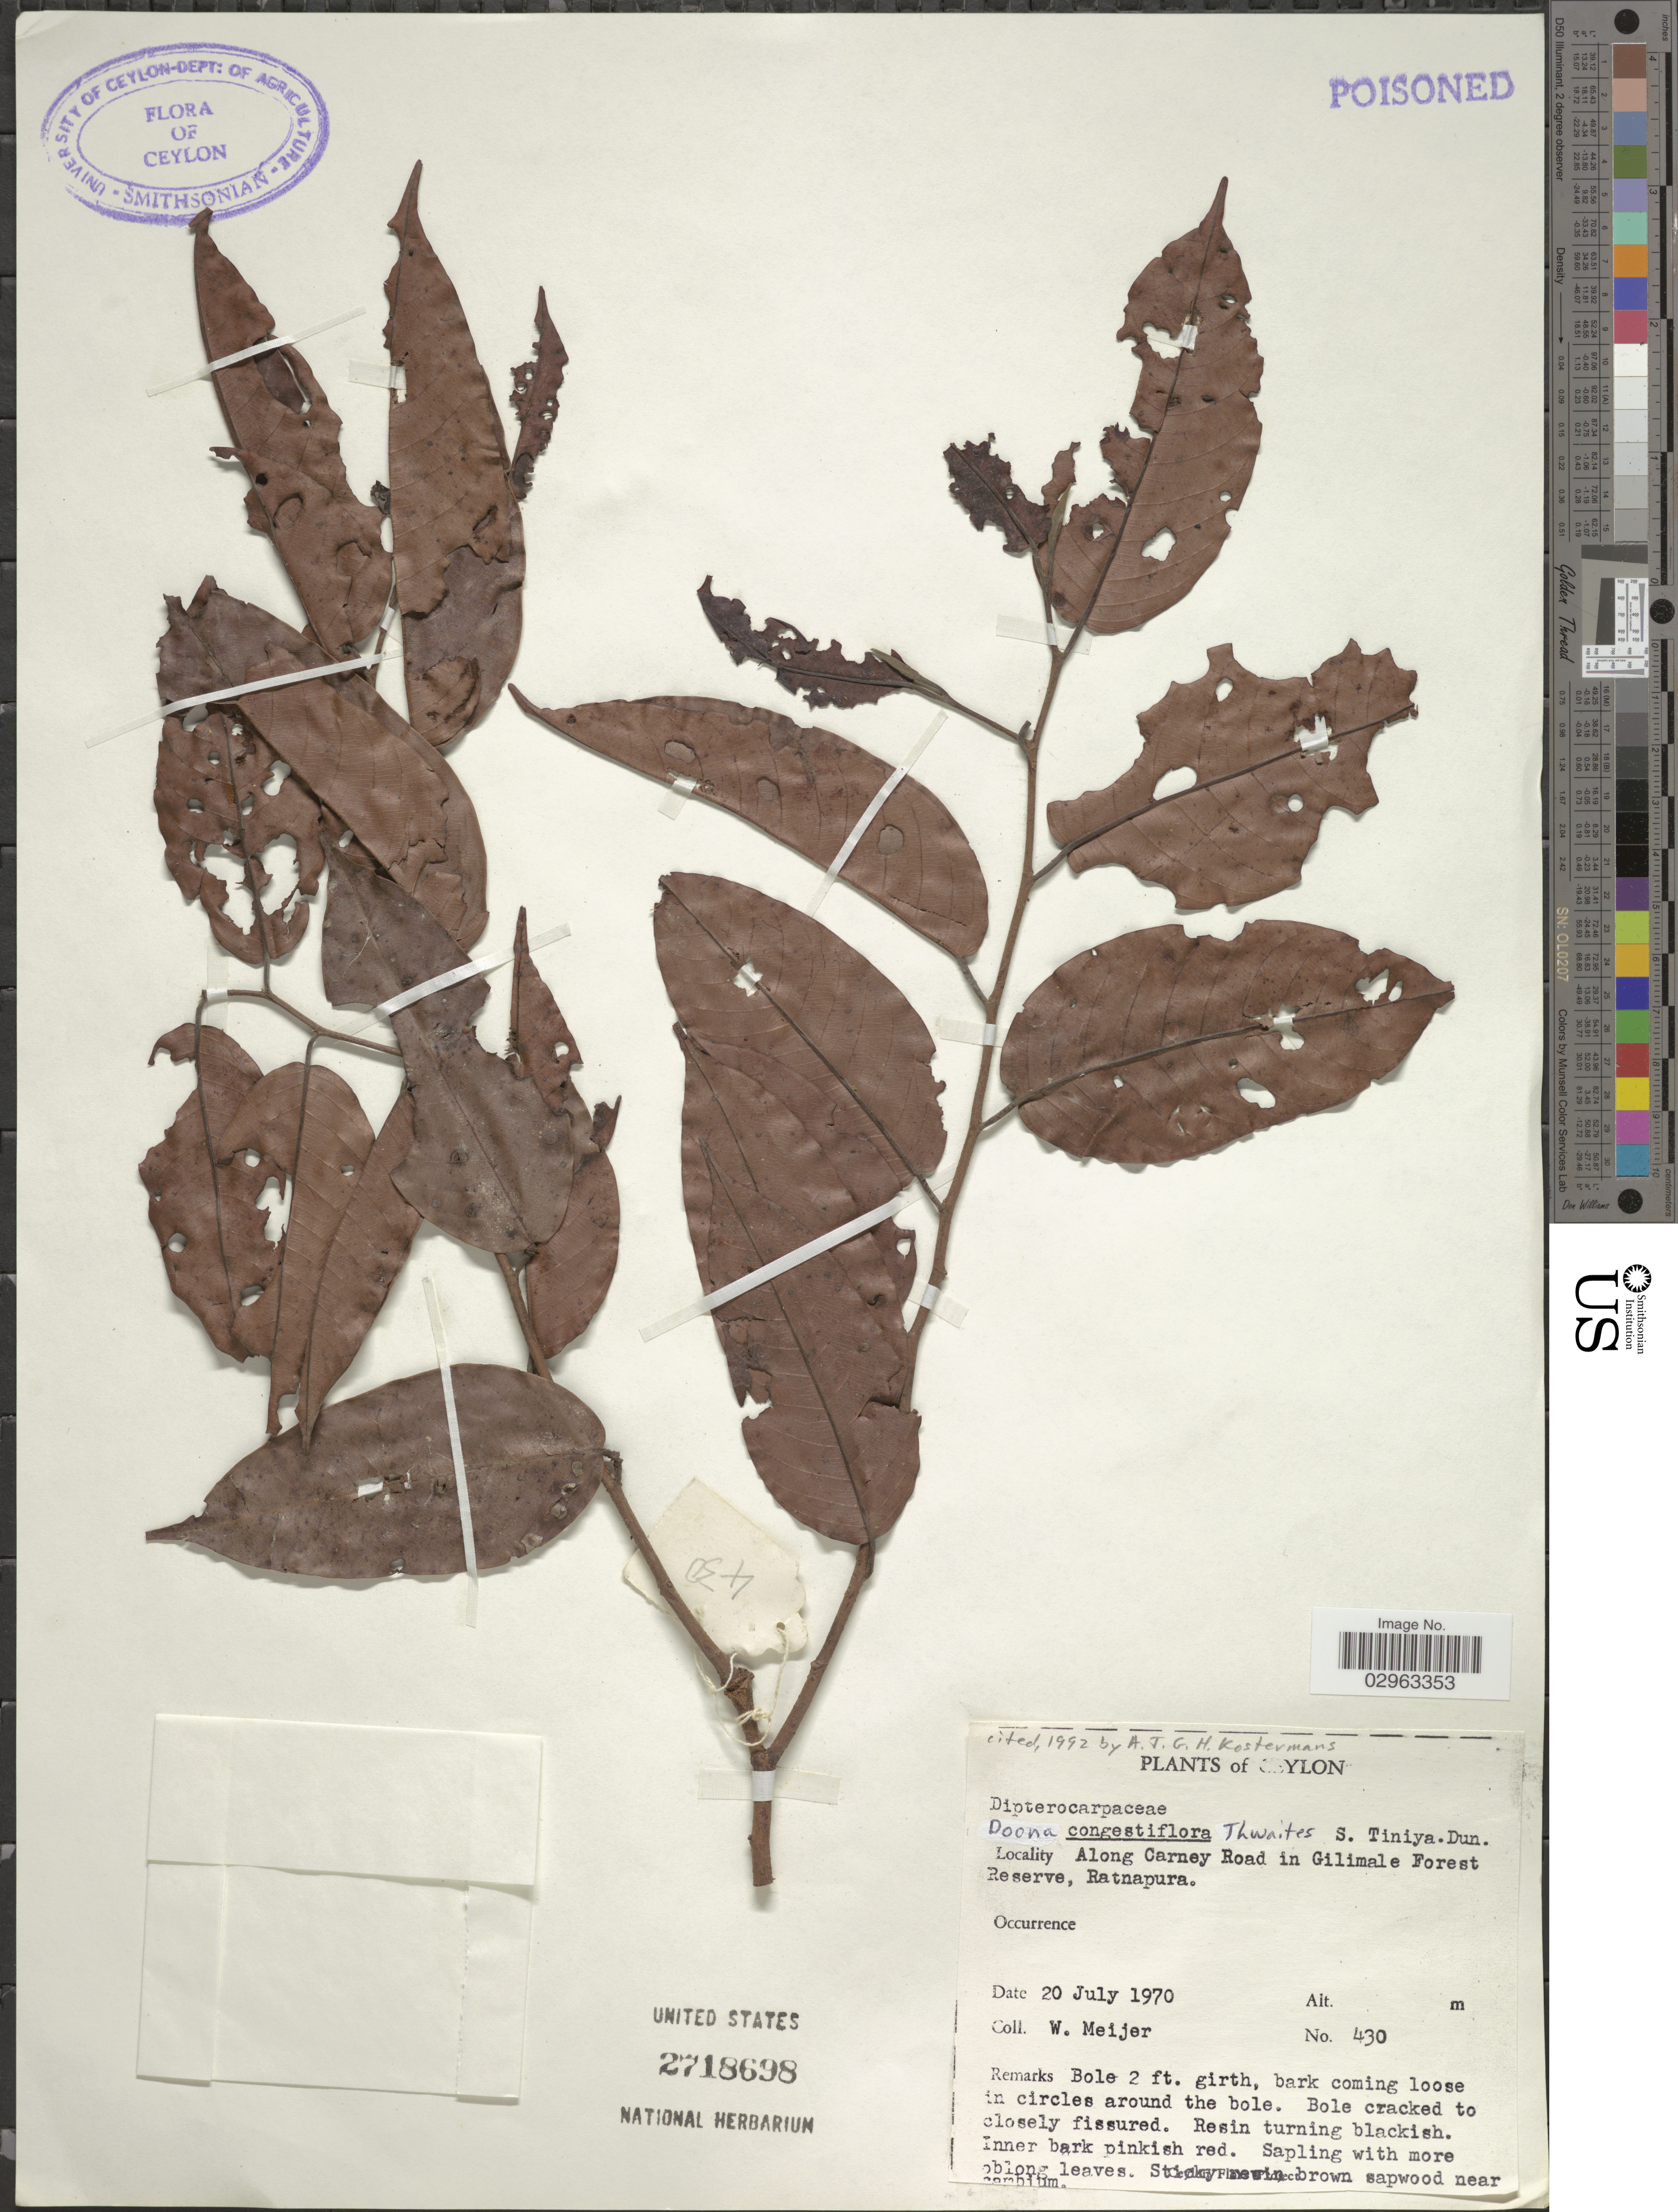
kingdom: Plantae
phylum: Tracheophyta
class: Magnoliopsida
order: Malvales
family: Dipterocarpaceae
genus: Doona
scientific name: Doona congestiflora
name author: Thwaites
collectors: W. Meijer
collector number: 430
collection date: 1970-07-20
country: Sri Lanka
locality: Ceylon, Along Carney Road in Gilimale Forest Reserve, Ratnapura.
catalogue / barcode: US 2718698